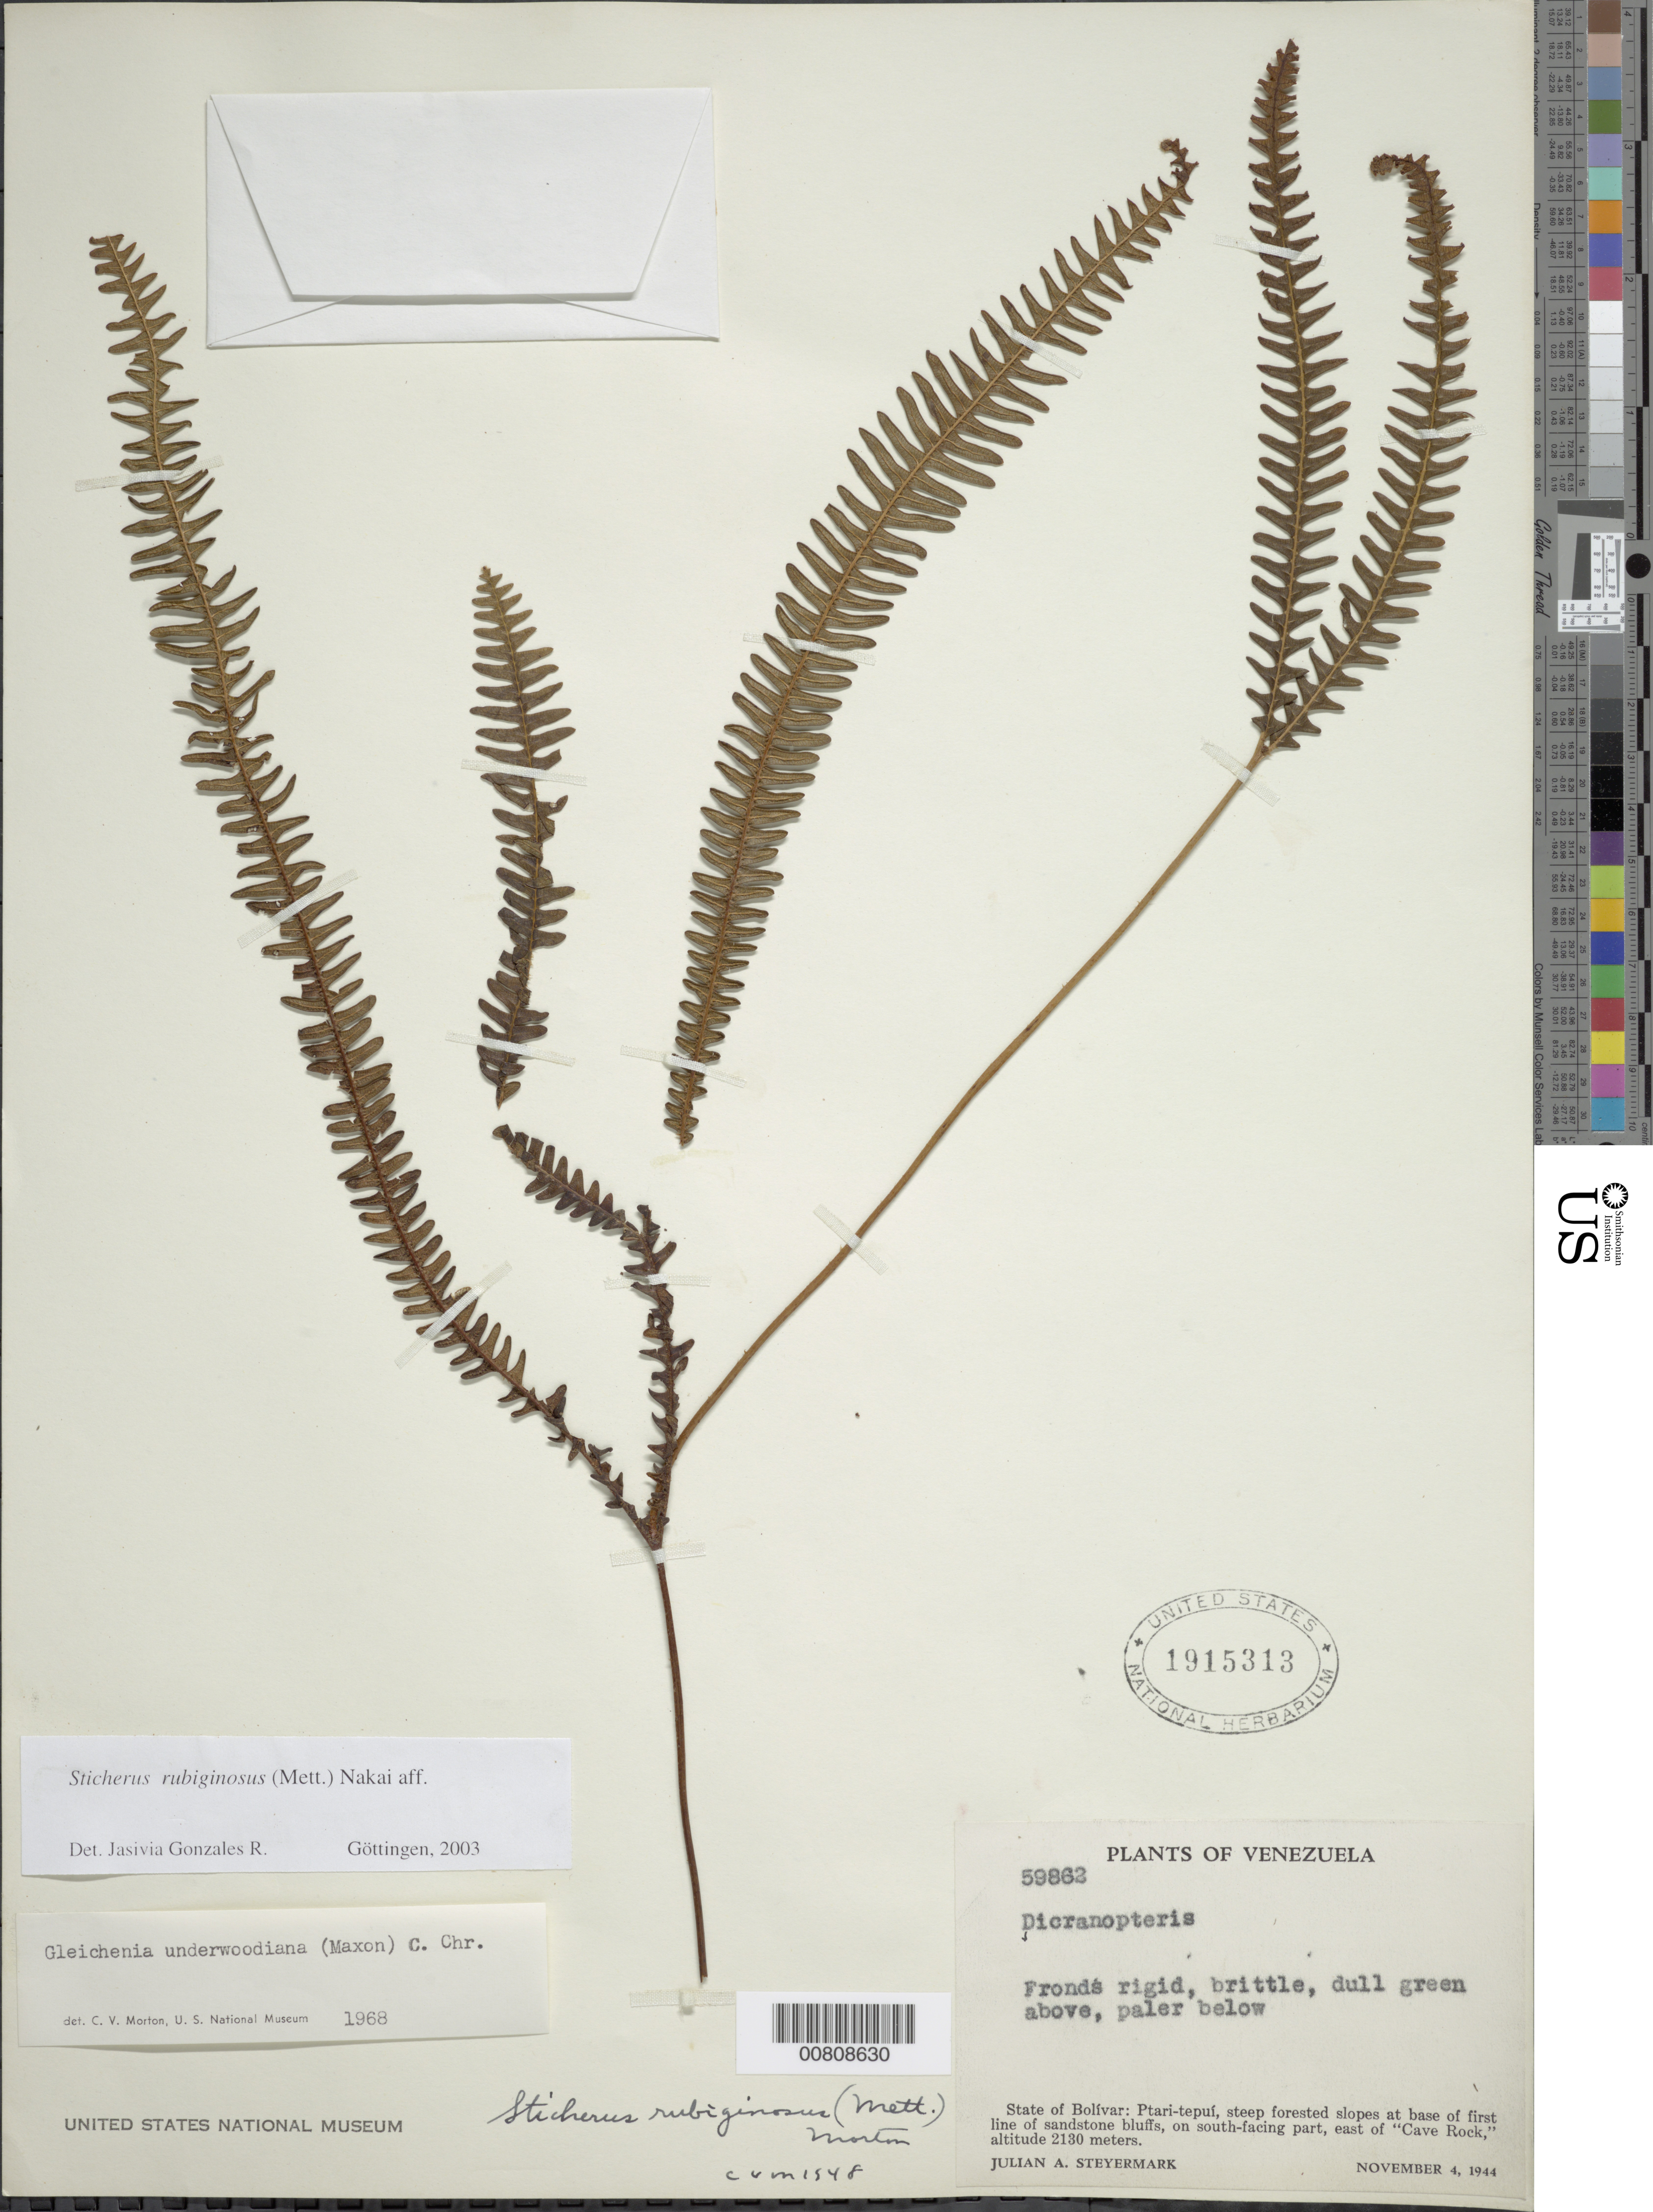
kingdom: Plantae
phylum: Tracheophyta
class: Polypodiopsida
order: Gleicheniales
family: Gleicheniaceae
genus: Sticherus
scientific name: Sticherus rubiginosus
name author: (Mett.) Nakai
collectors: J. Steyermark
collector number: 59862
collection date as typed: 4-Nov-44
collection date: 1944-11-04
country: Venezuela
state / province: Bolívar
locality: Ptari-tepuí, E of "Cave Rock"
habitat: Steep forested slopes at base of first line of sandstone bluffs, on S-facing part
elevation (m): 2130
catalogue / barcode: US 1915313